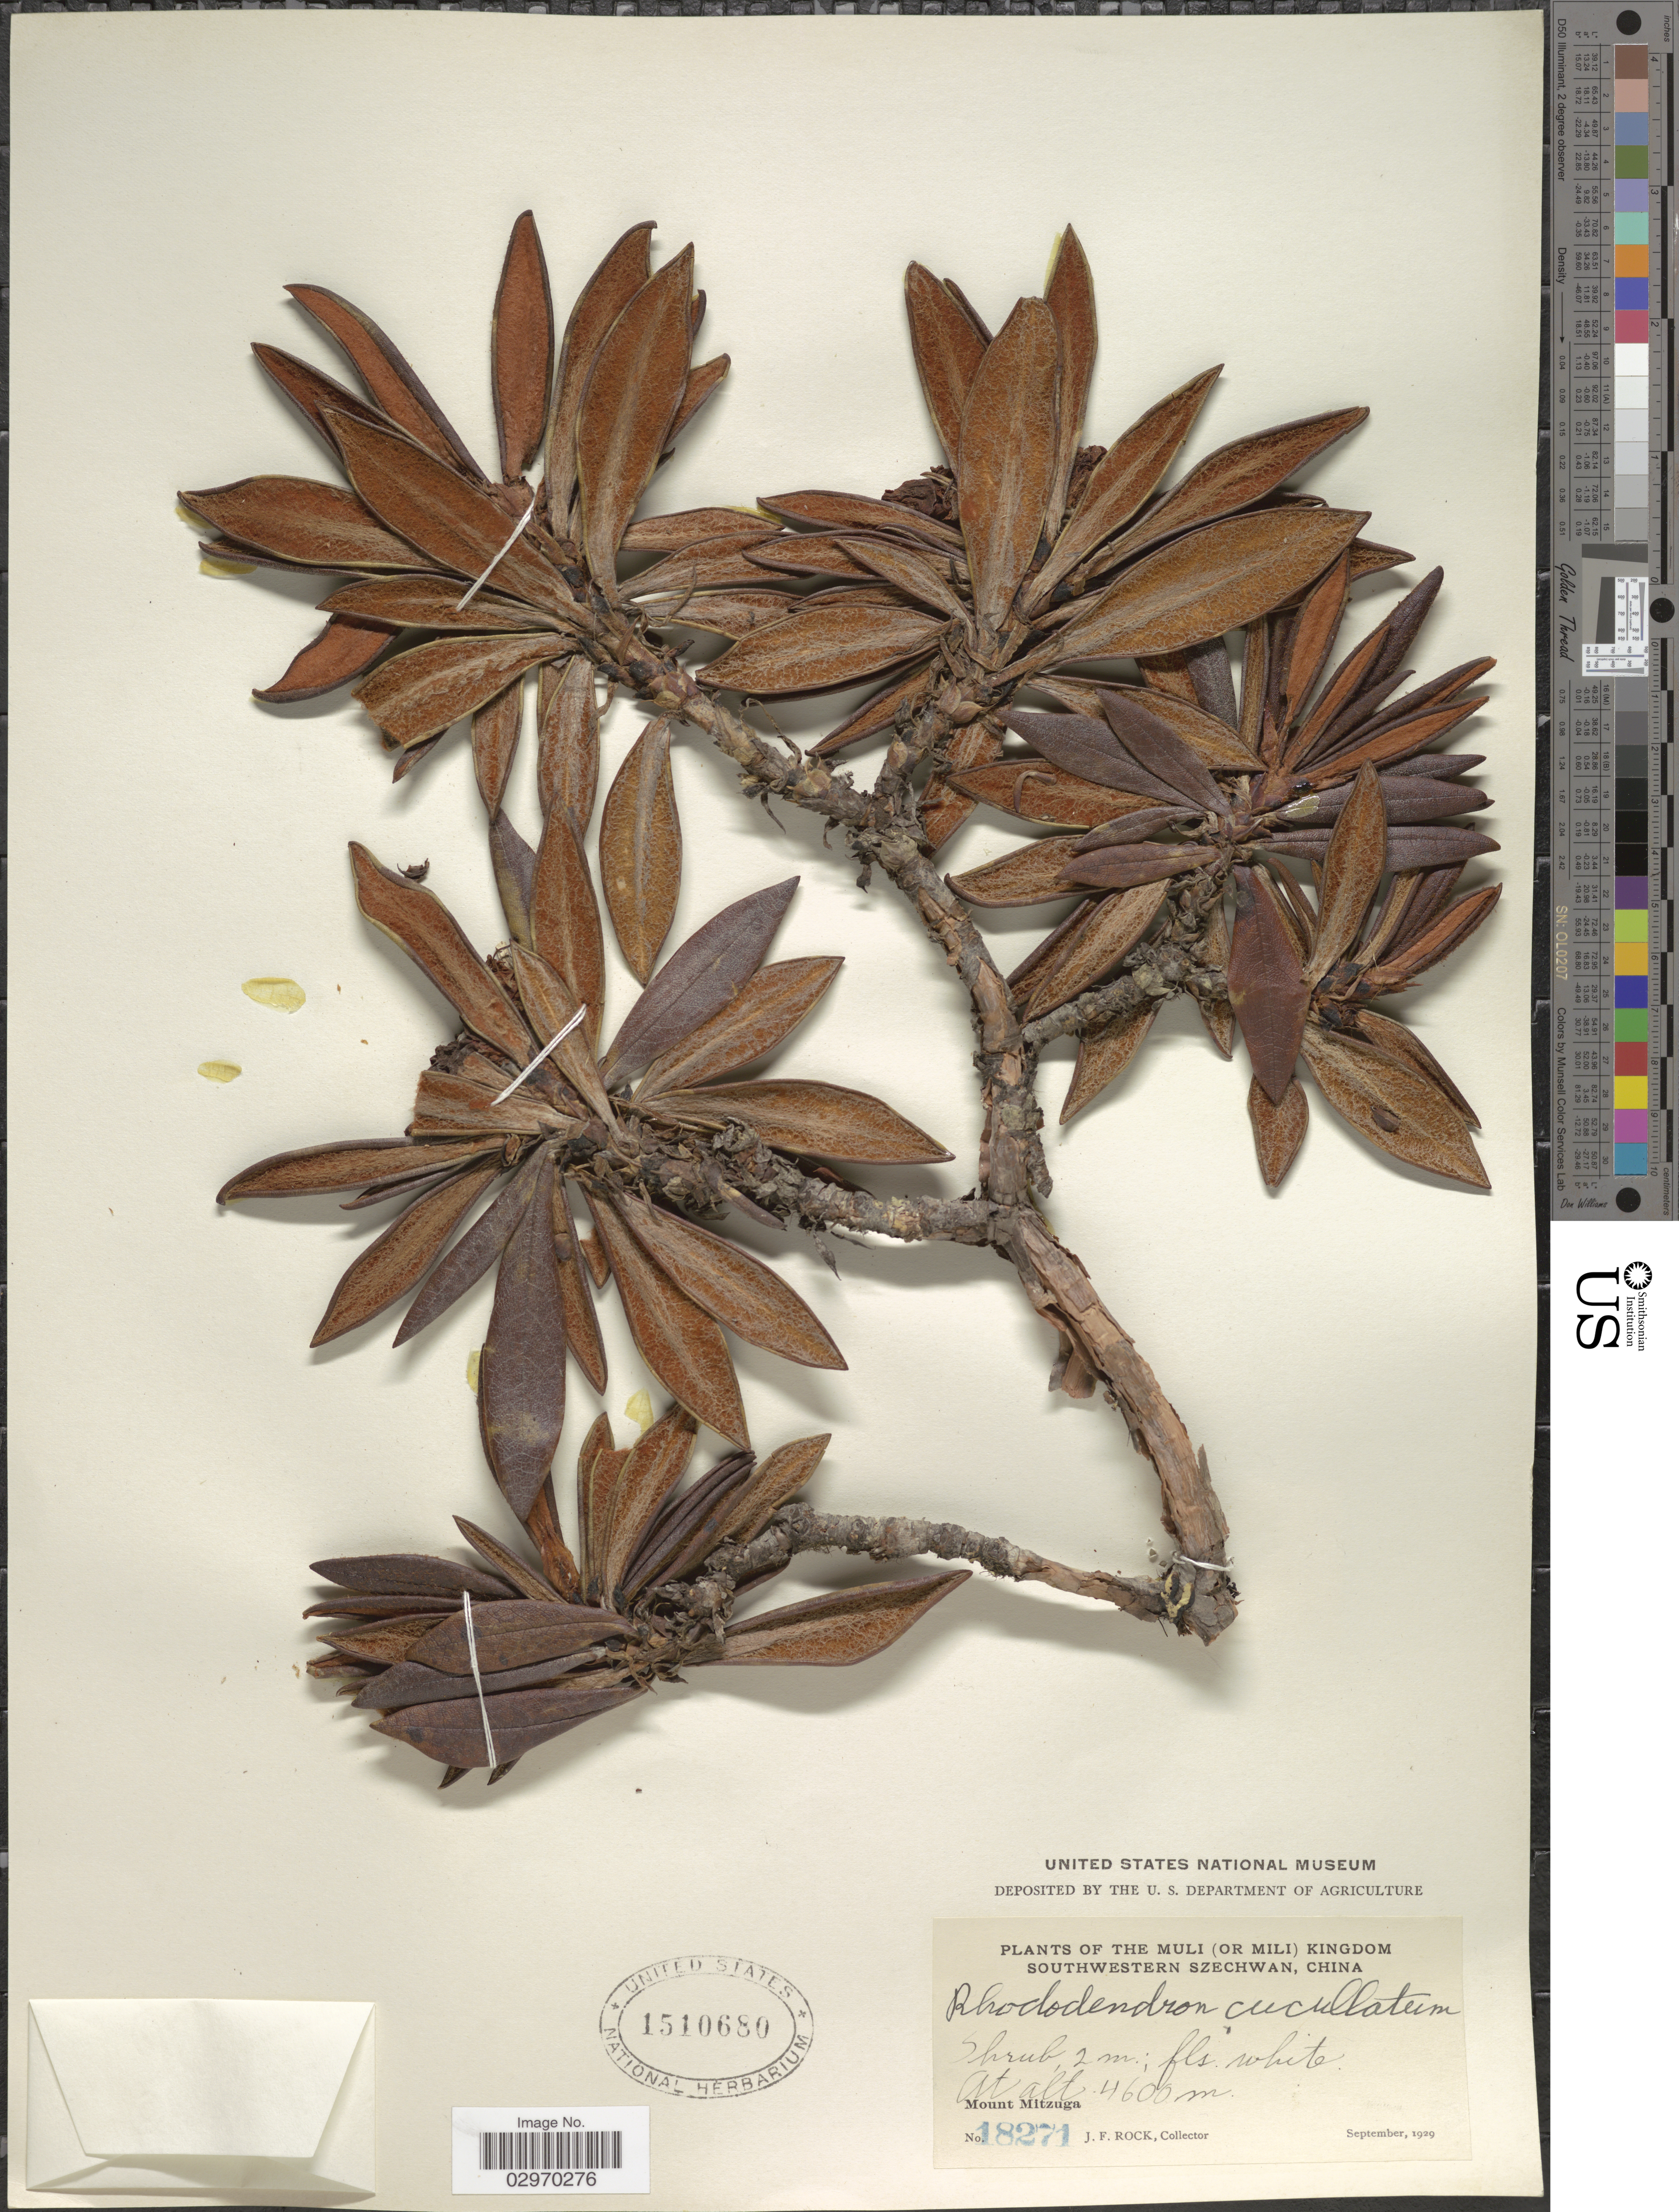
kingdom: Plantae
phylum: Tracheophyta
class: Magnoliopsida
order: Ericales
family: Ericaceae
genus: Rhododendron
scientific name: Rhododendron cucullatum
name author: Hand.-Mazz.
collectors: J. Rock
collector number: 18271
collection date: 1929-09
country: China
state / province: Sichuan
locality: The Muli (or Mili) Kingdom, southwestern Szechwan, Mount Mitzuga.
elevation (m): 4600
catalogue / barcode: US 1510680